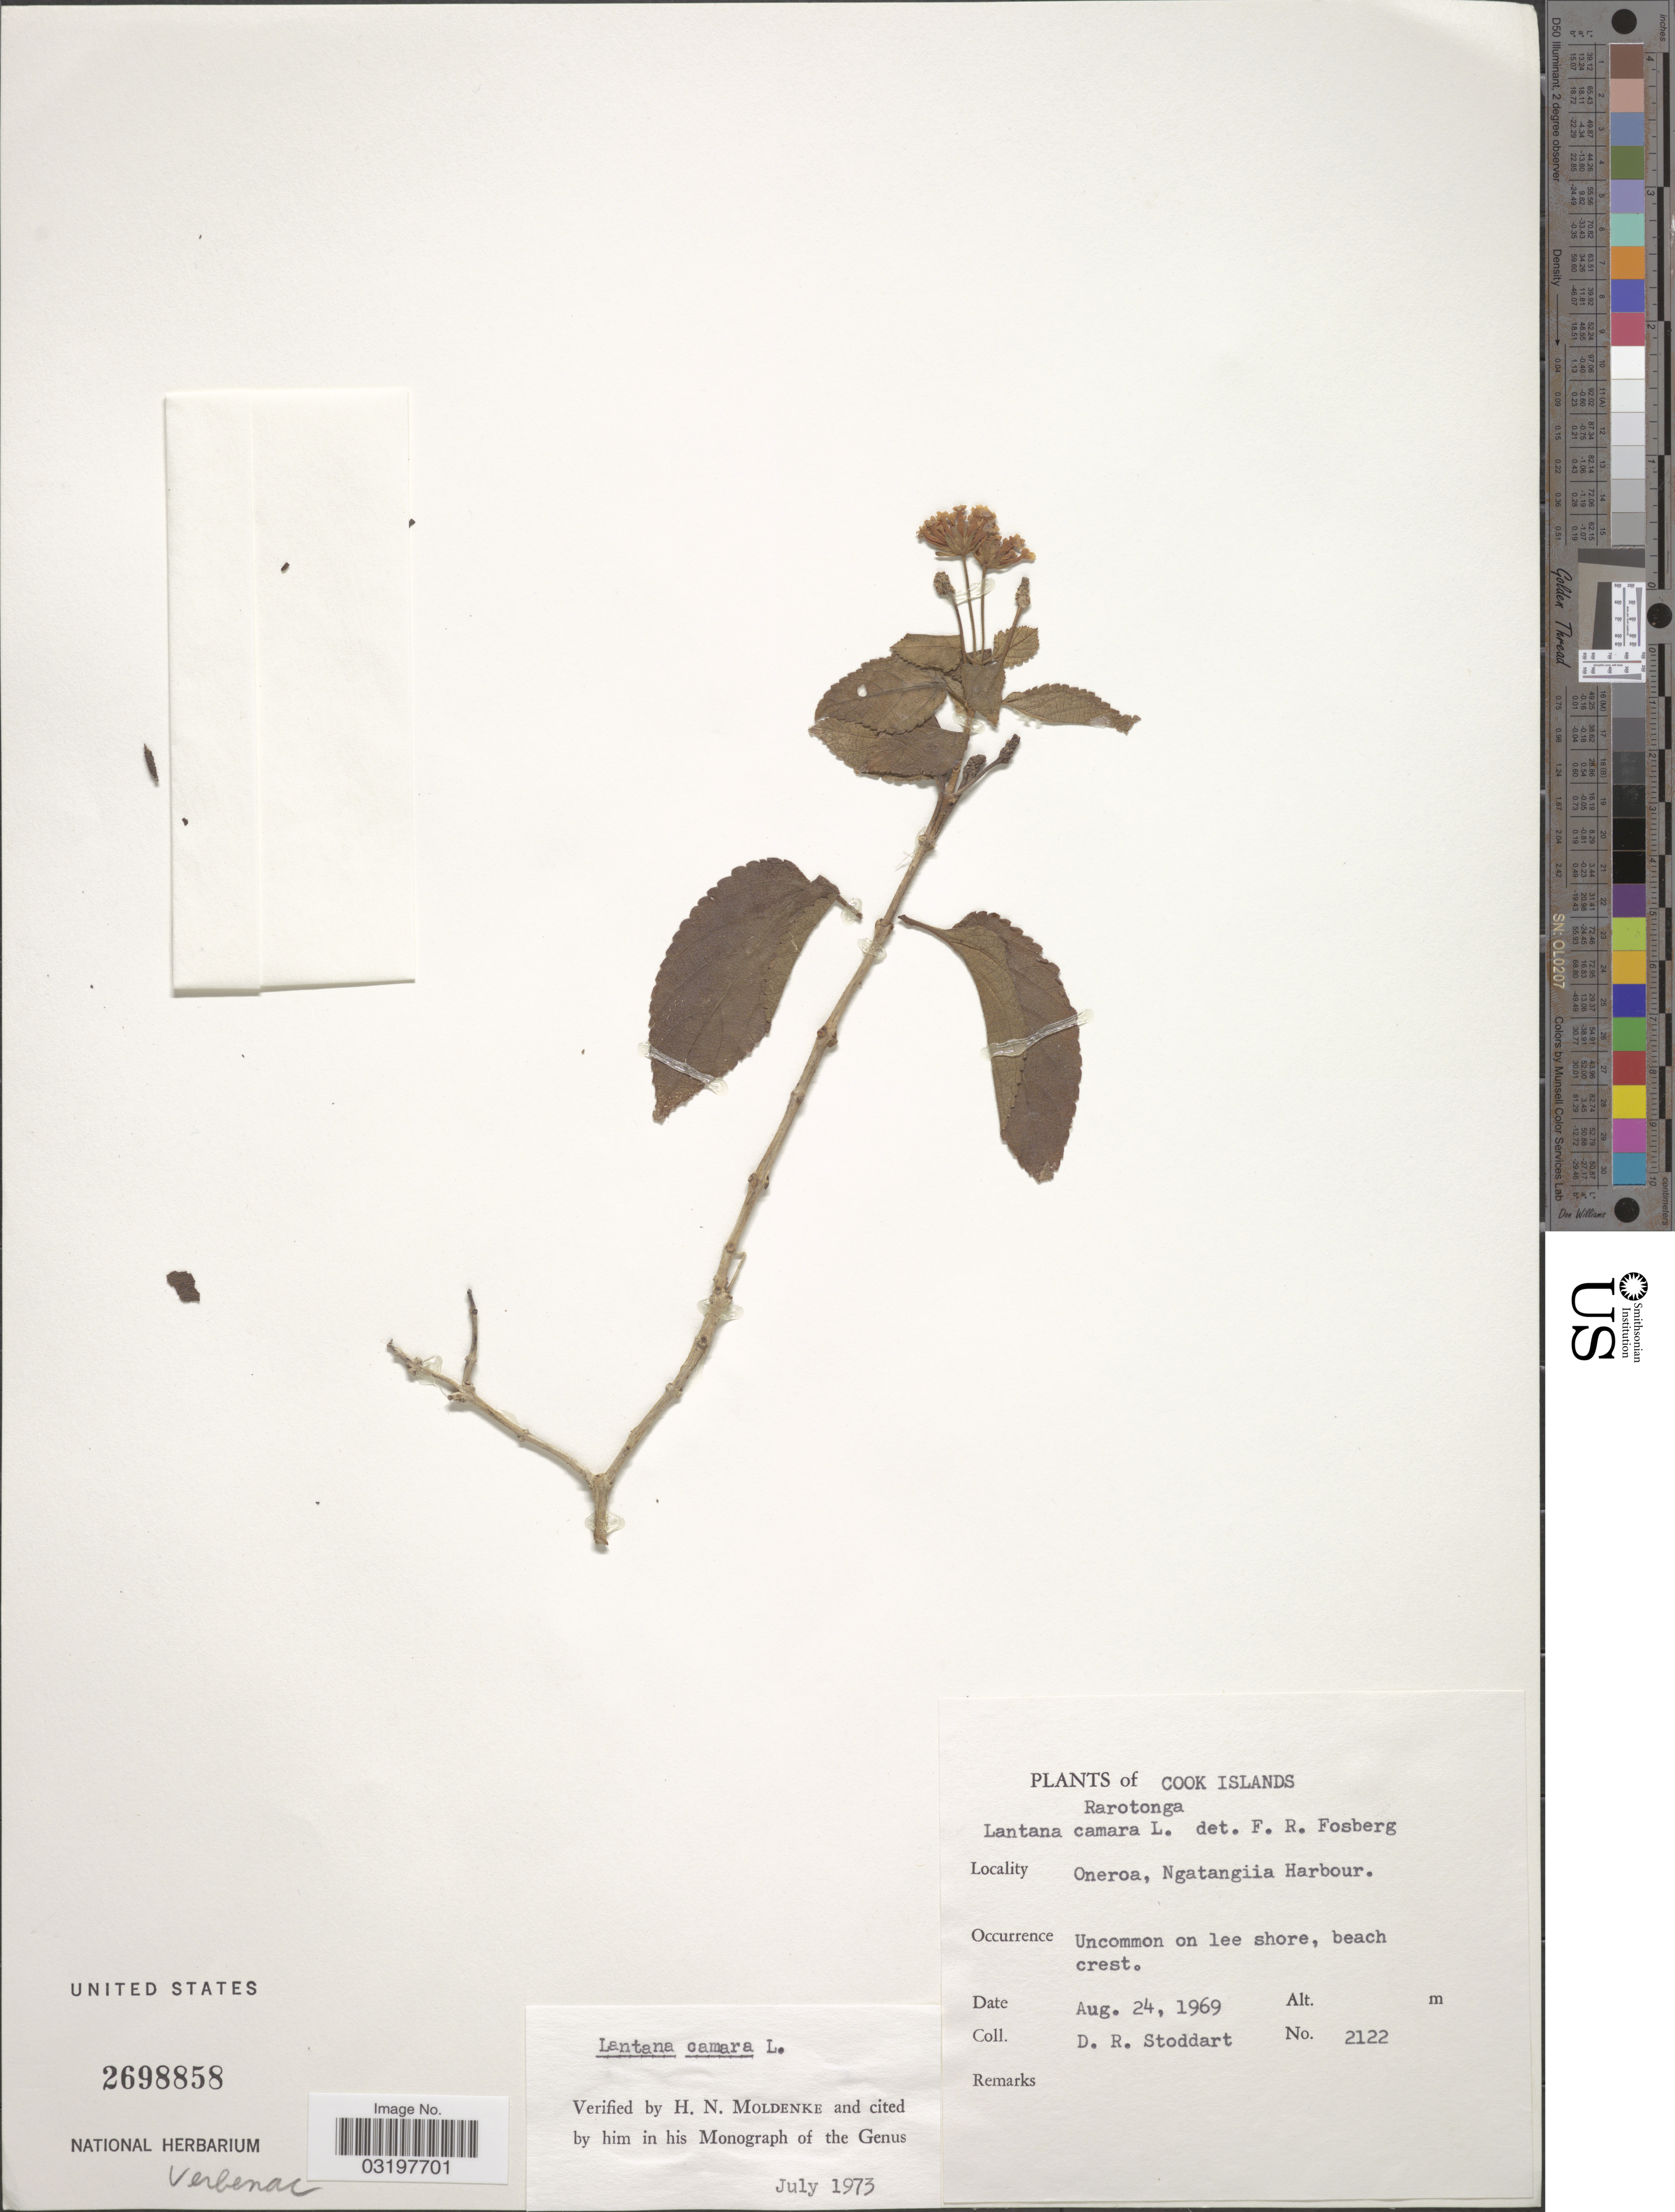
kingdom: Plantae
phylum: Tracheophyta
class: Magnoliopsida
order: Lamiales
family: Verbenaceae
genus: Lantana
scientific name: Lantana camara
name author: L.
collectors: D. R. Stoddart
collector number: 2122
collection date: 1969-08-24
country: Cook Islands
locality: Rarotonga, Oneroa, Ngatangiia Harbour.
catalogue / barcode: US 2698858